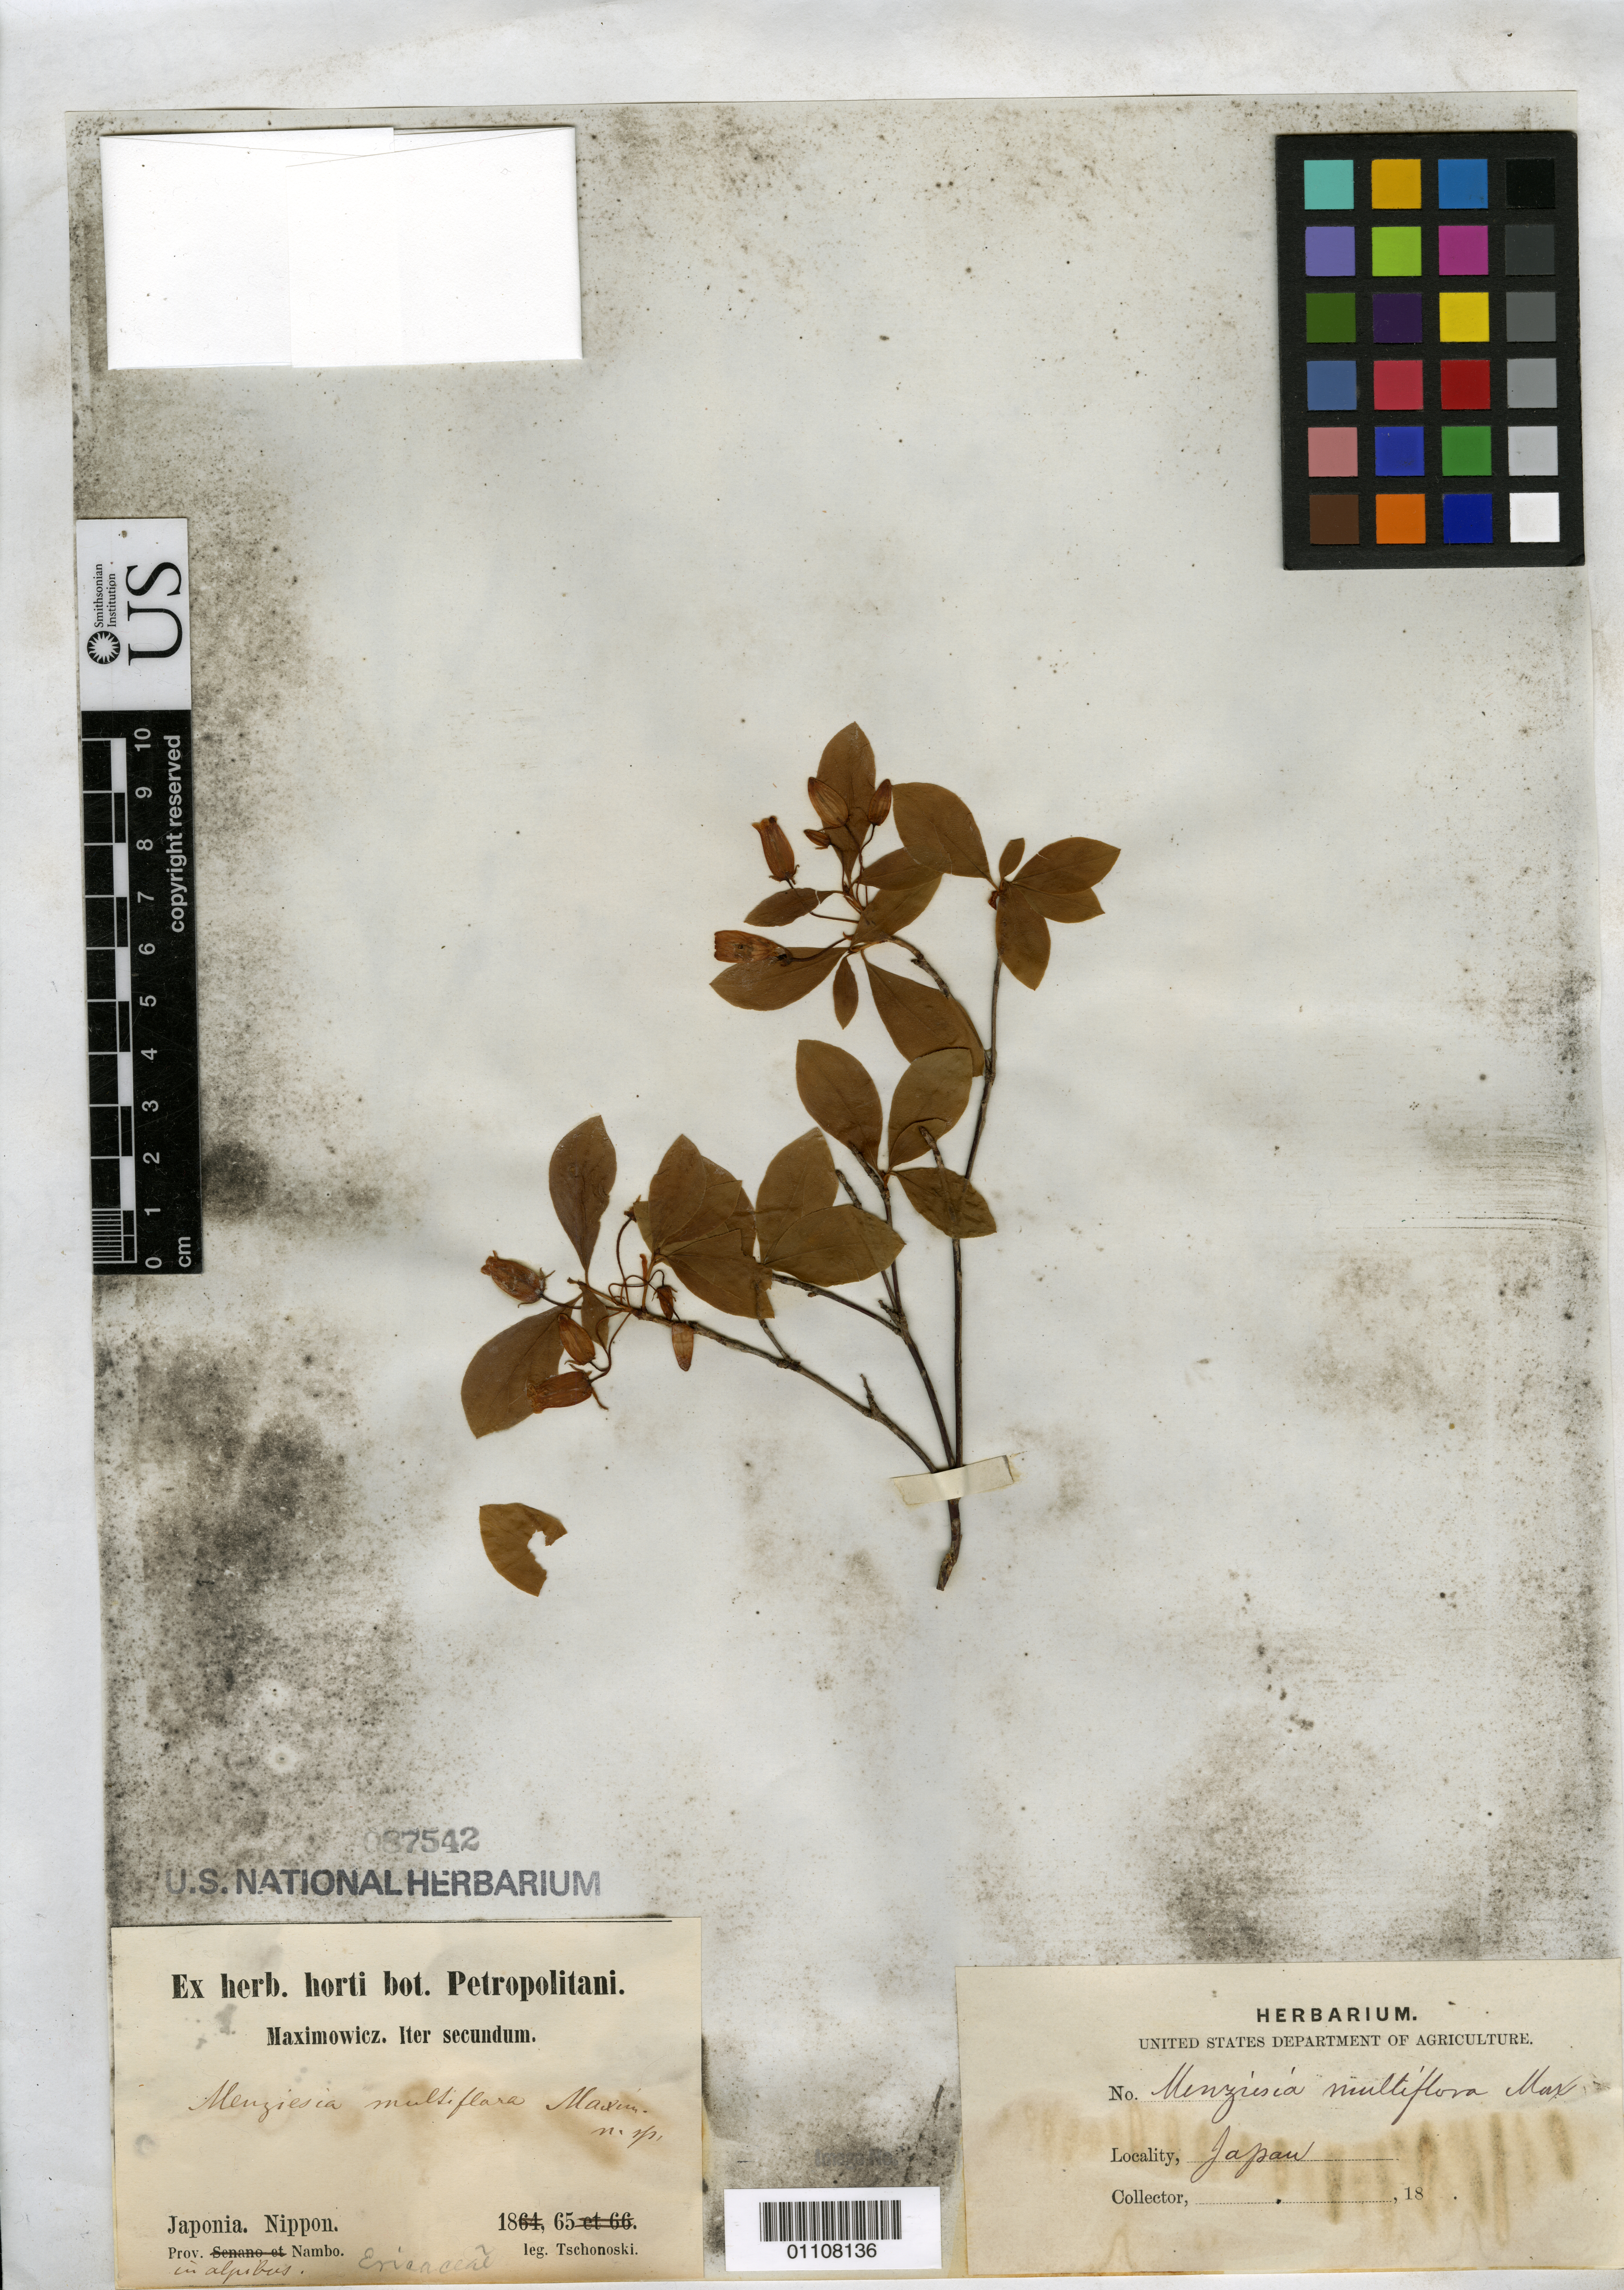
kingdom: Plantae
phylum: Tracheophyta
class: Magnoliopsida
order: Ericales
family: Ericaceae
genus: Menziesia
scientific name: Menziesia multiflora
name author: Maxim.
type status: Possible Type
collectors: S. Tschonoski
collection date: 1865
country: Japan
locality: Nambo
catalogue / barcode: US 87542